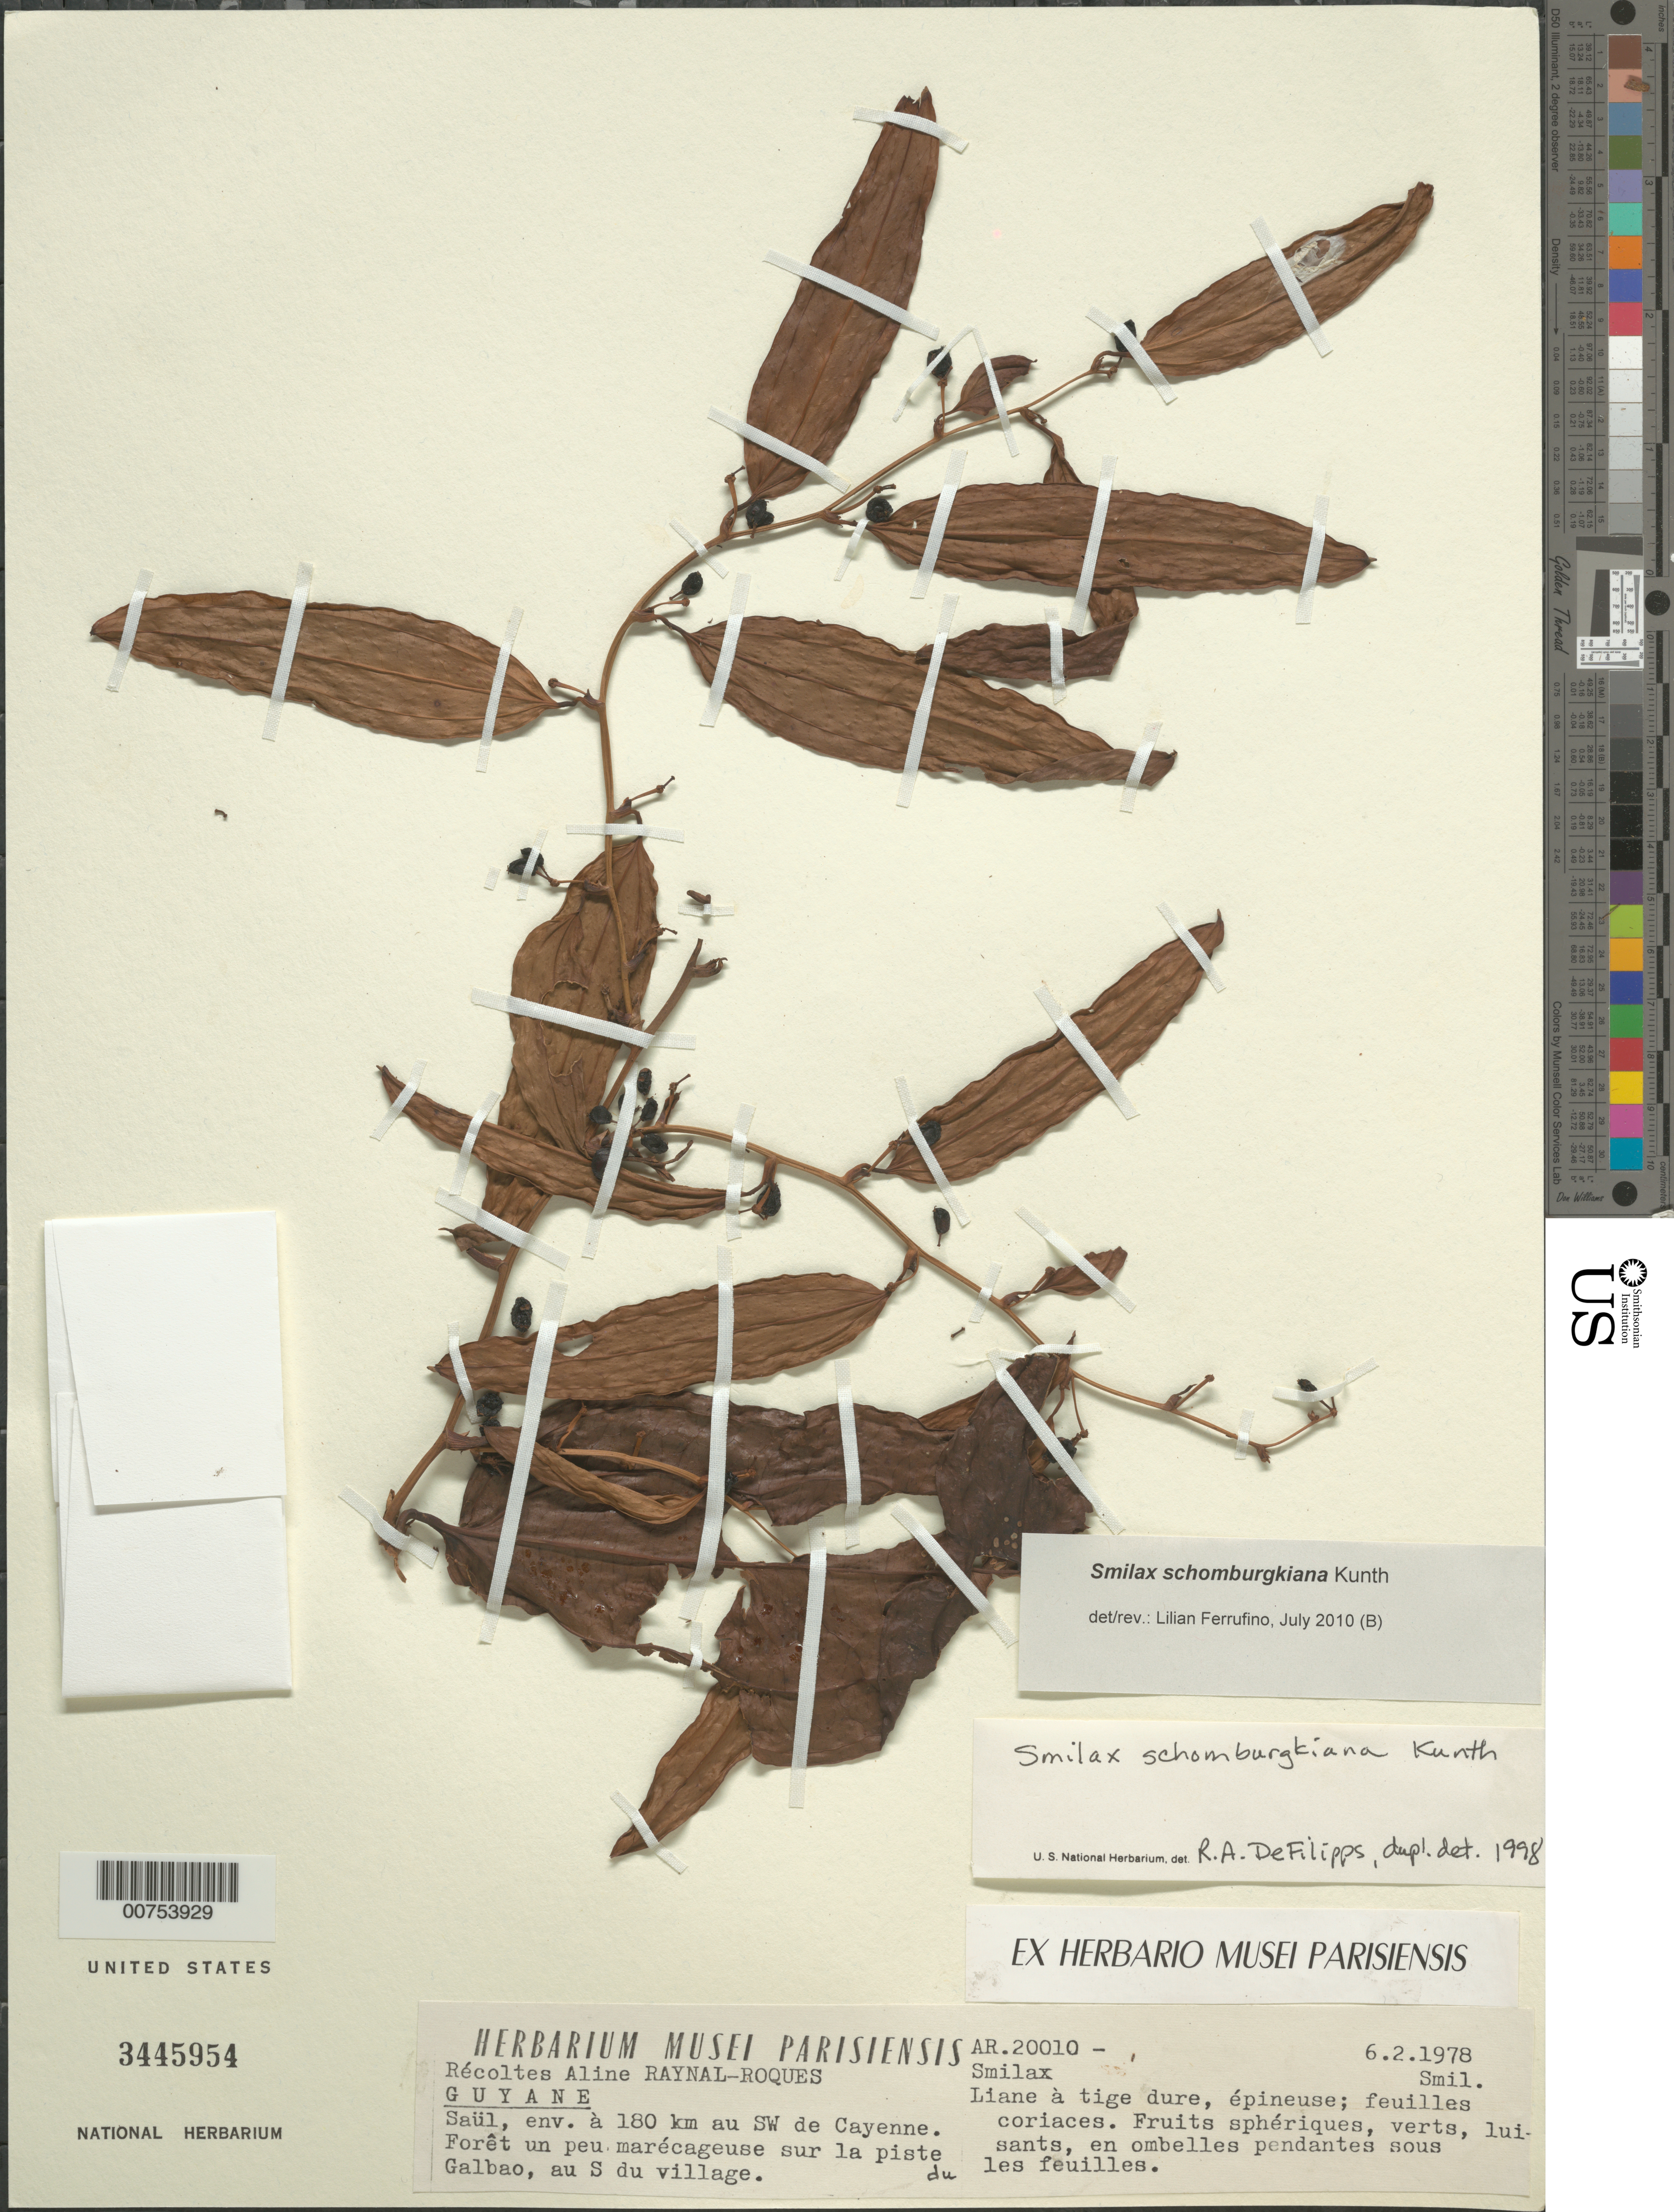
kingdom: Plantae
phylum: Tracheophyta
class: Liliopsida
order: Liliales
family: Smilacaceae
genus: Smilax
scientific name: Smilax schomburgkiana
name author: Kunth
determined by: DeFilipps, R. A.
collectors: A. M. Raynal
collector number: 20010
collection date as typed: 6-Feb-78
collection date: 1978-02-06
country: French Guiana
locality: Saül, 180 km SW of Cayenne; Piste Galbao, to S of village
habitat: Slightly swampy forest, near trail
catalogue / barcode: US 3445954